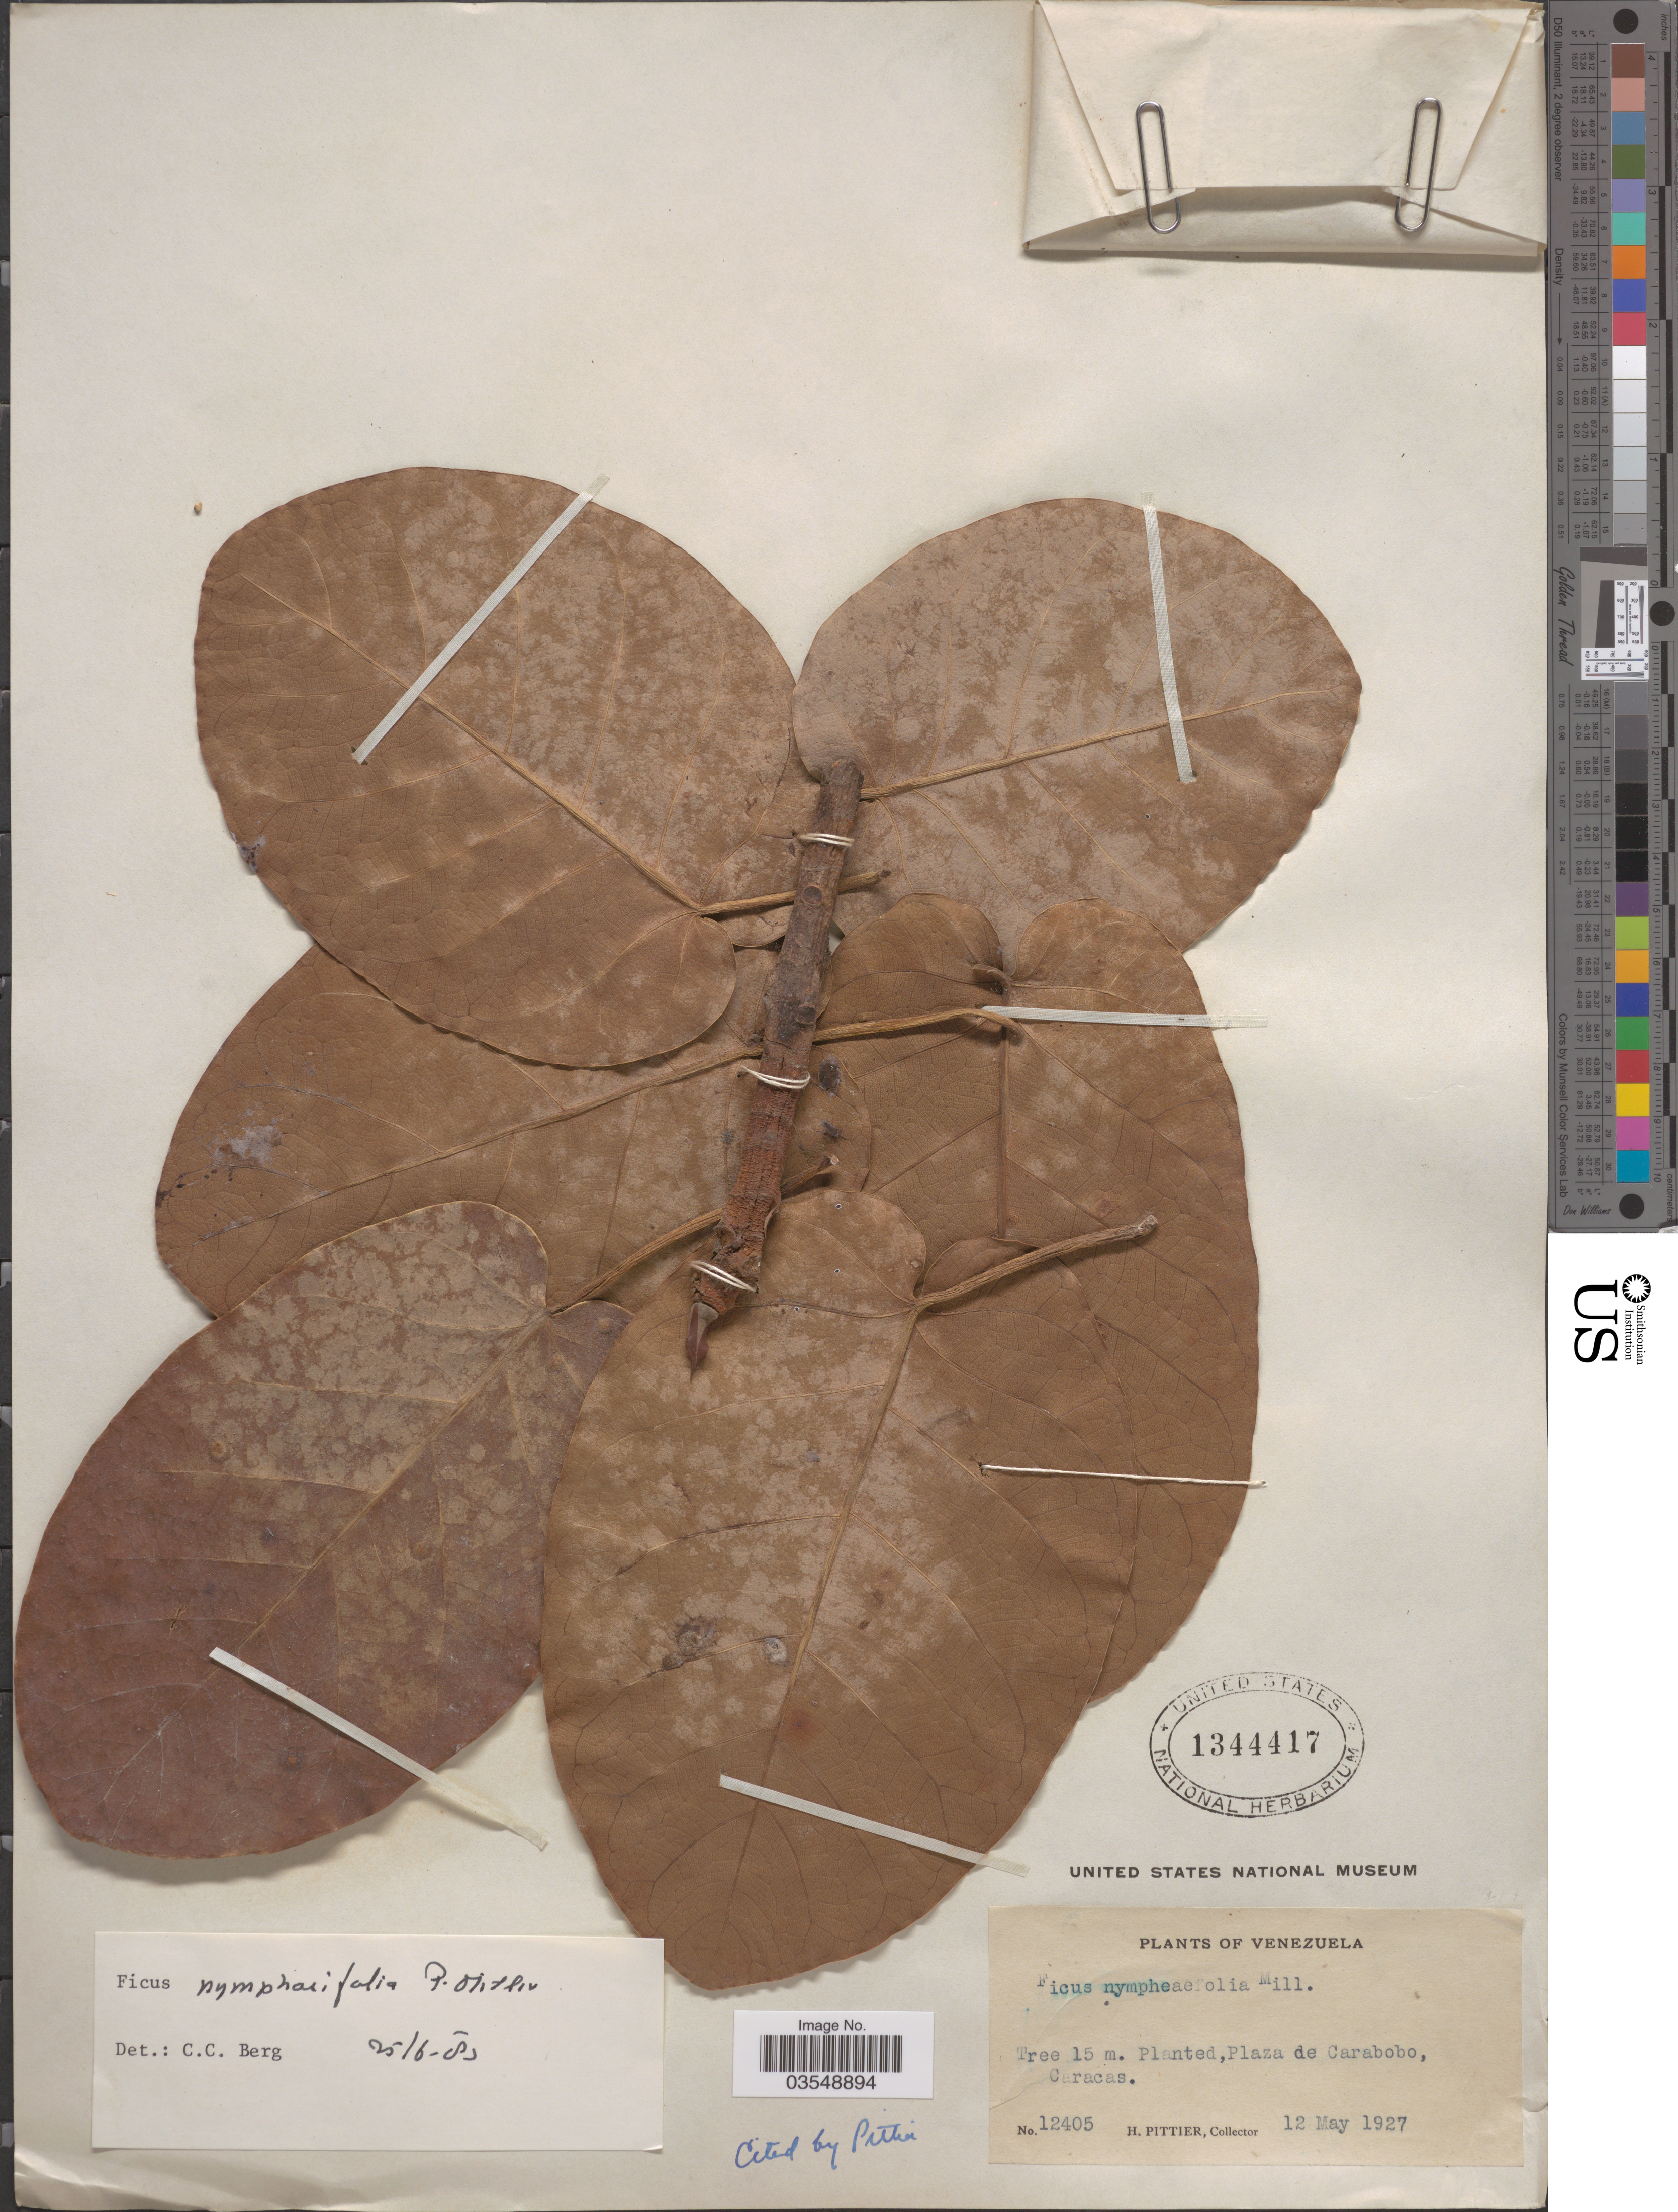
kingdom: Plantae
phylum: Tracheophyta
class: Magnoliopsida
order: Rosales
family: Moraceae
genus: Ficus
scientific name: Ficus nymphaeifolia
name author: Mill.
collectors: H. F. Pittier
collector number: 12405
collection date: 1927-05-12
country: Venezuela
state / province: Carabobo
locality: Plaza de Carabobo, Caracas.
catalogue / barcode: US 1344417